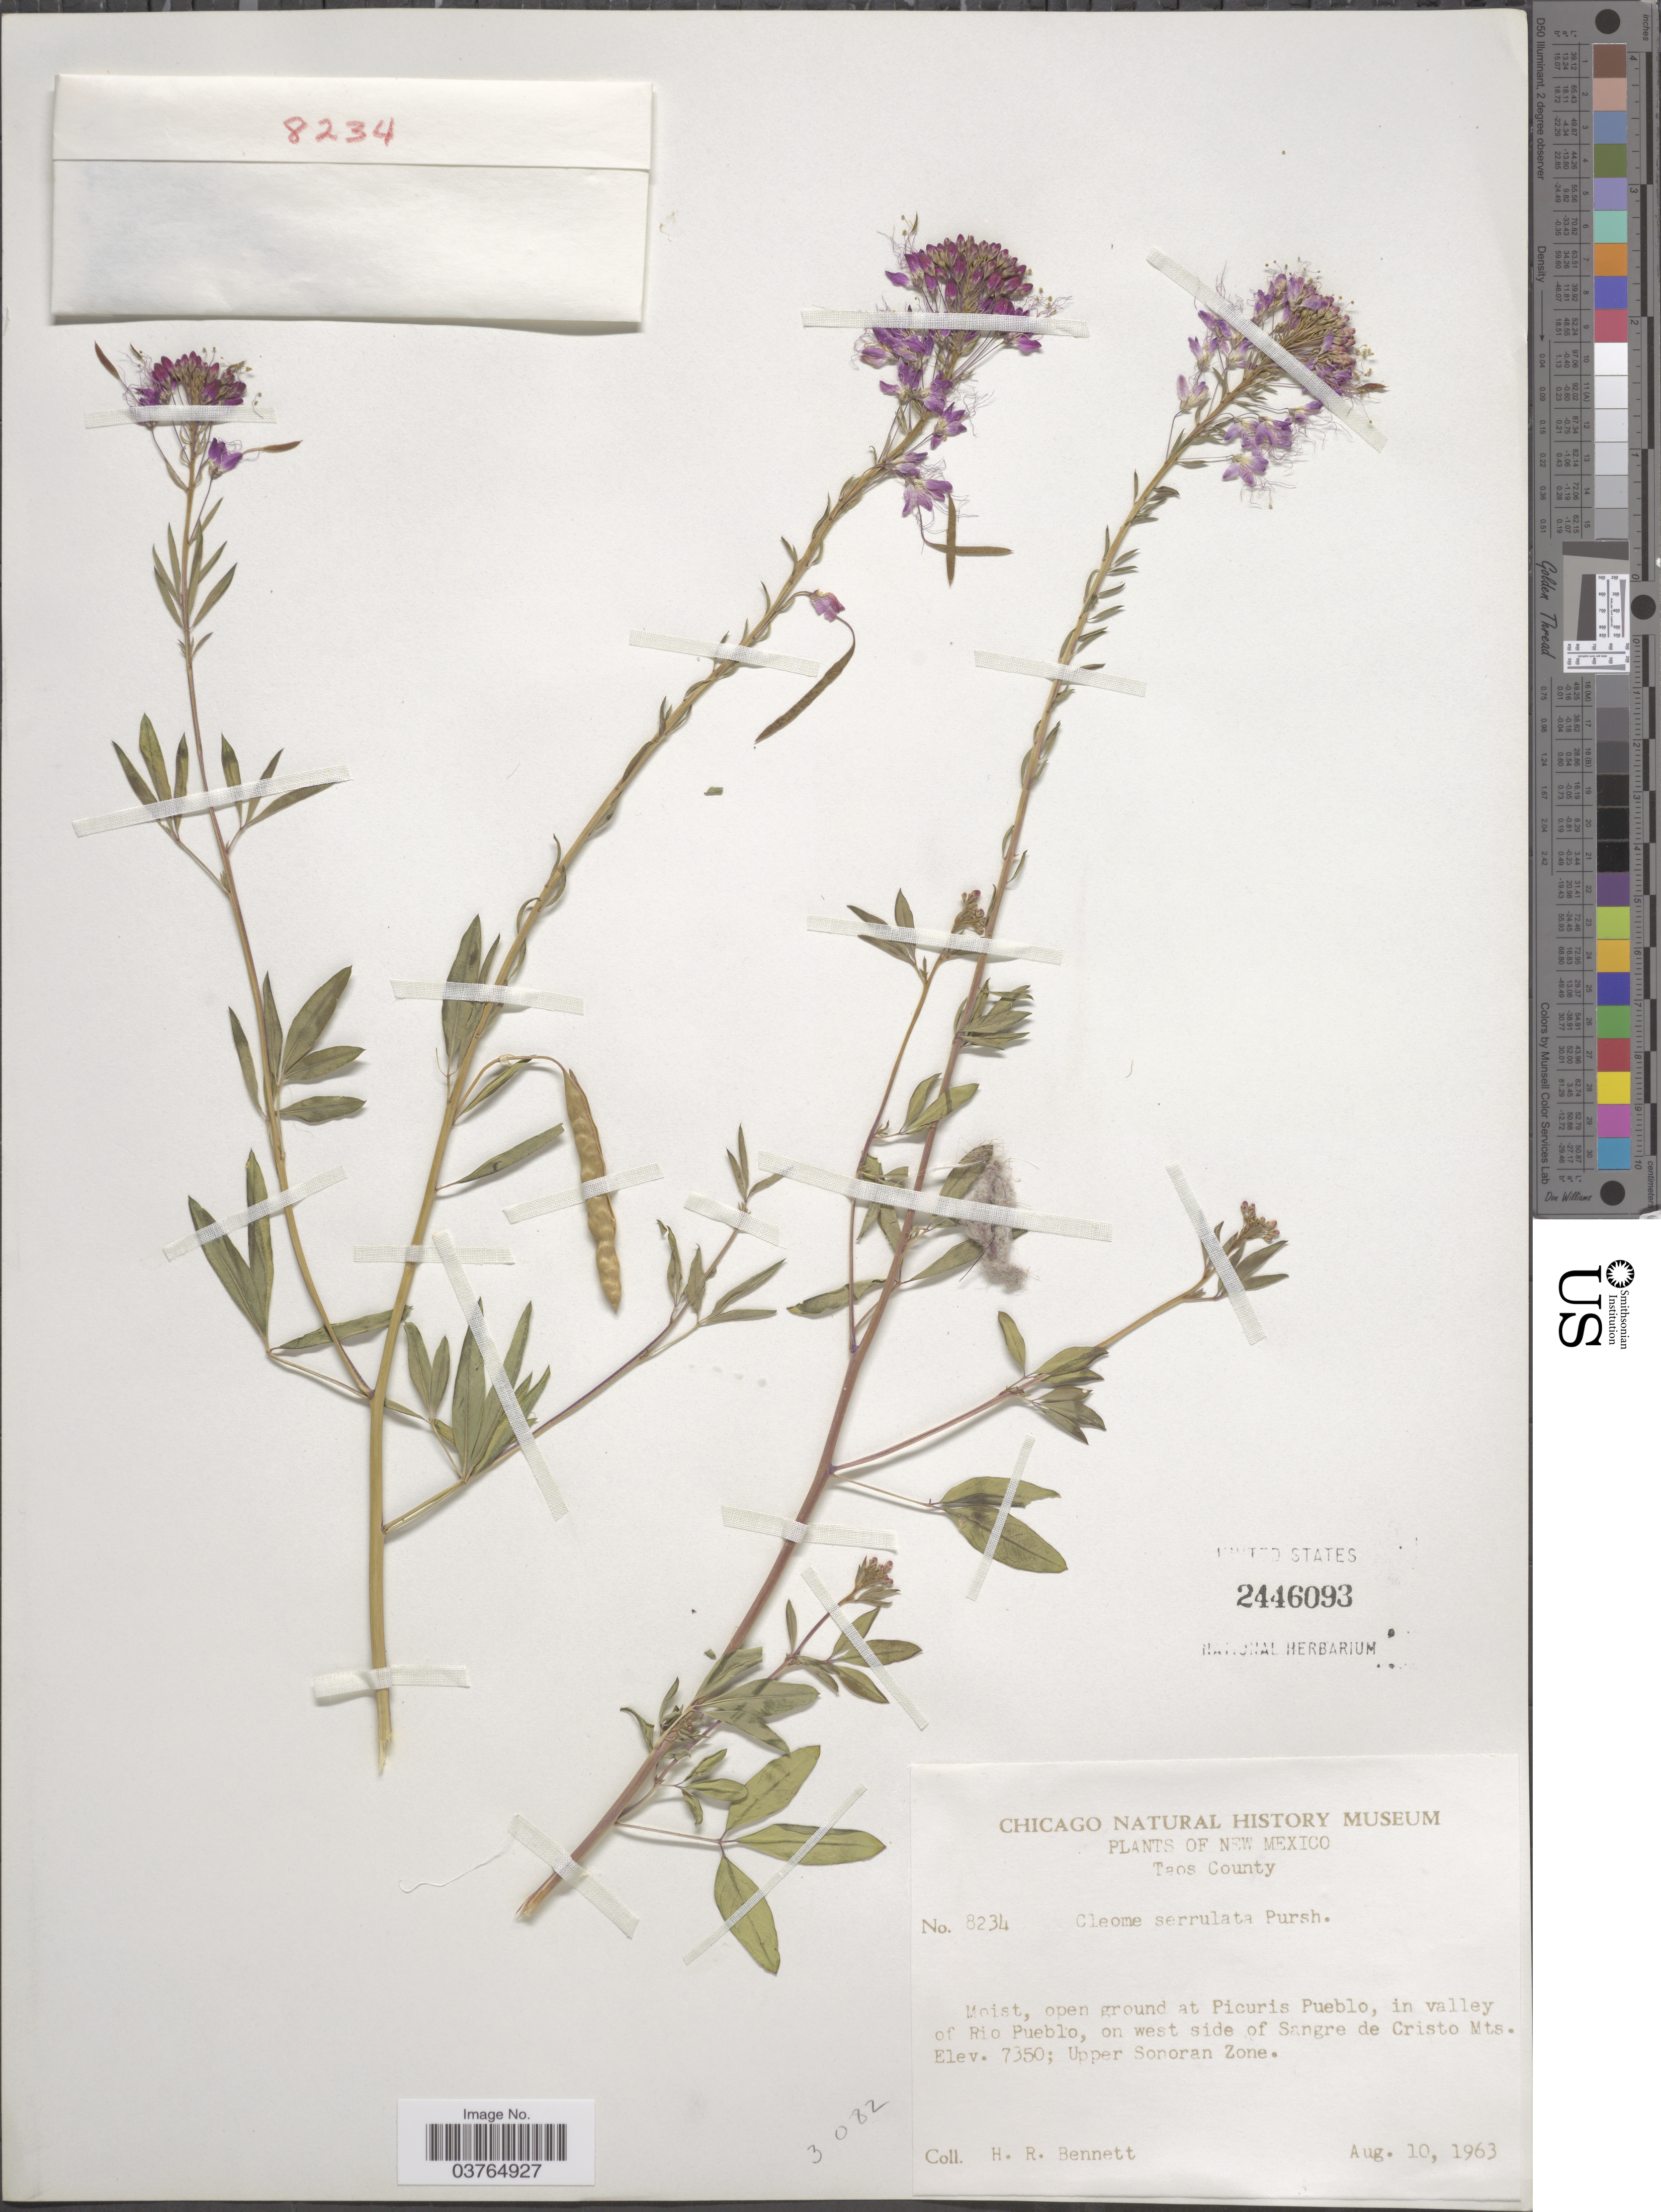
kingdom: Plantae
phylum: Tracheophyta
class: Magnoliopsida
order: Brassicales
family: Cleomaceae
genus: Cleomella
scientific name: Cleomella serrulata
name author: (Pursh) Roalson & J.C. Hall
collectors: H. R. Bennett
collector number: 8234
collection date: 1963-08-10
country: United States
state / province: New Mexico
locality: Taos County. At Picuris Pueblo, in valley of Rio Pueblo, on west side of Sangre de Cristo Mts. Upper Sonoran Zone.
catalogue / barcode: US 2446093